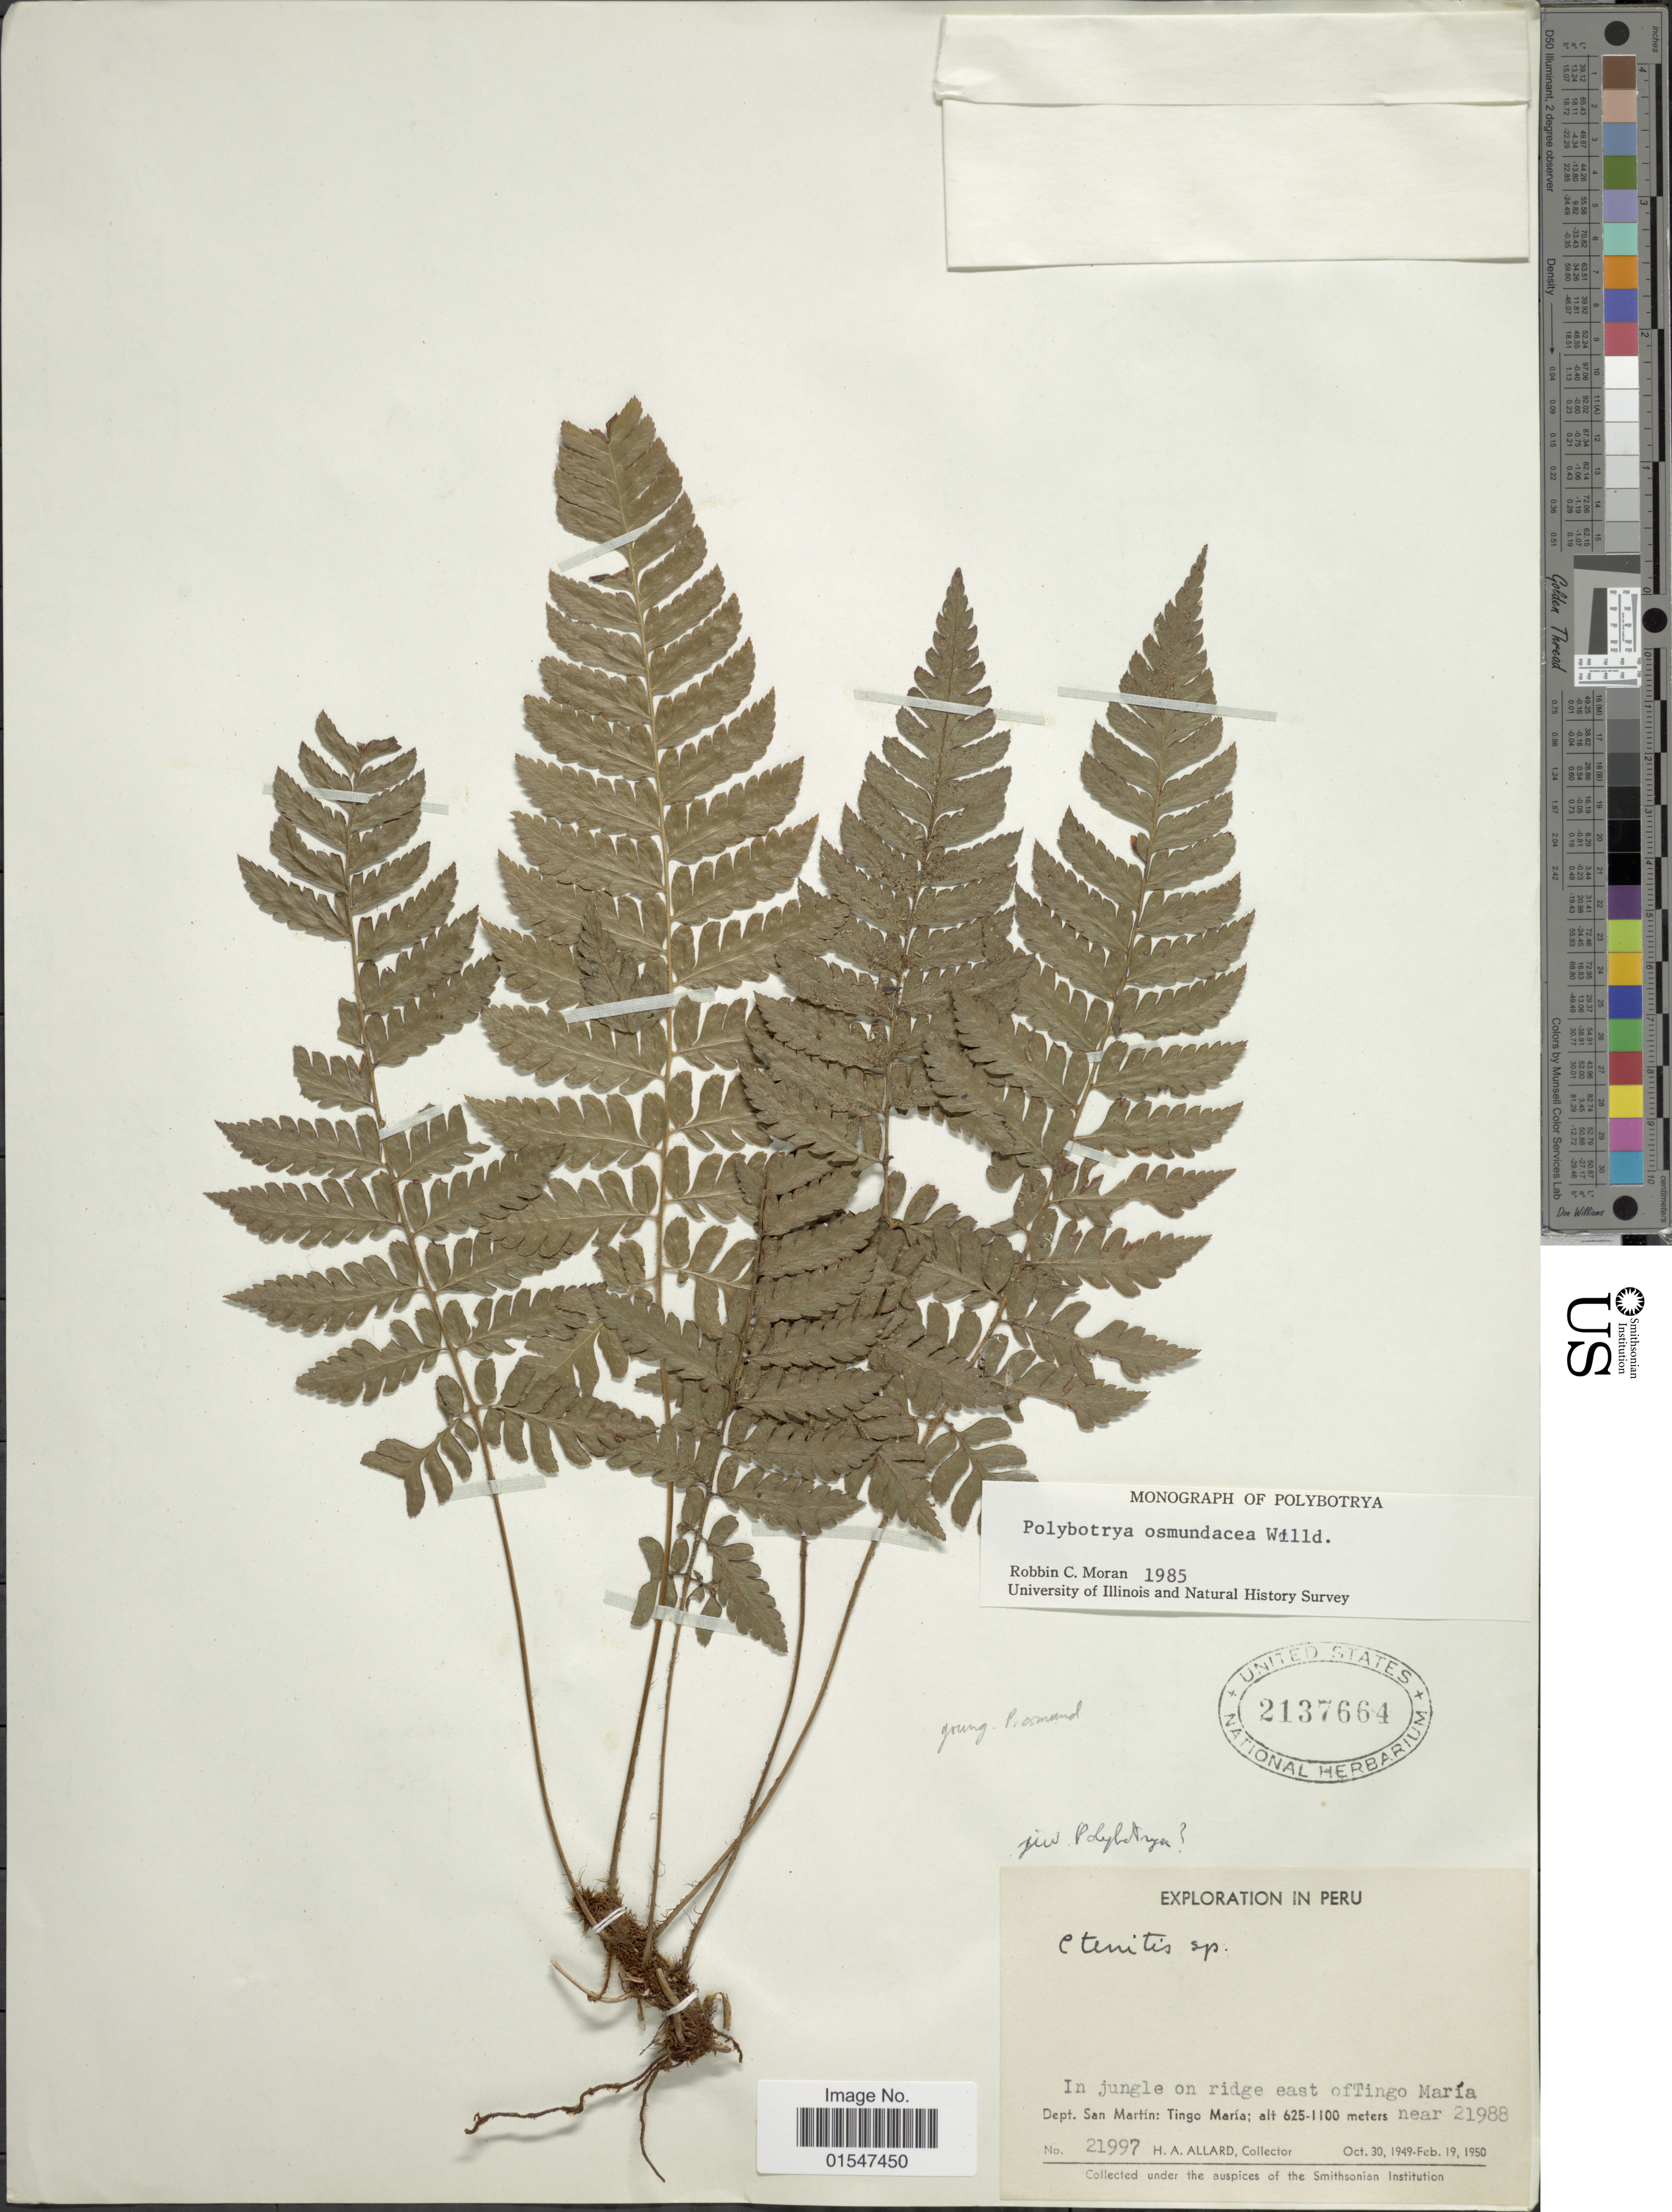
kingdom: Plantae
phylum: Tracheophyta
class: Polypodiopsida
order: Polypodiales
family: Dryopteridaceae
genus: Polybotrya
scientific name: Polybotrya osmundacea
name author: Humb. & Bonpl. ex Willd.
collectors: H. A. Allard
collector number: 21997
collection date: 1949-10-30/1950-02-19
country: Peru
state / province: San Martín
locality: In jungle on ridge east of Tingo Maria, Tingo María, near 21988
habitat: in jungle on ridge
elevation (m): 625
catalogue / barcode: US 2137664